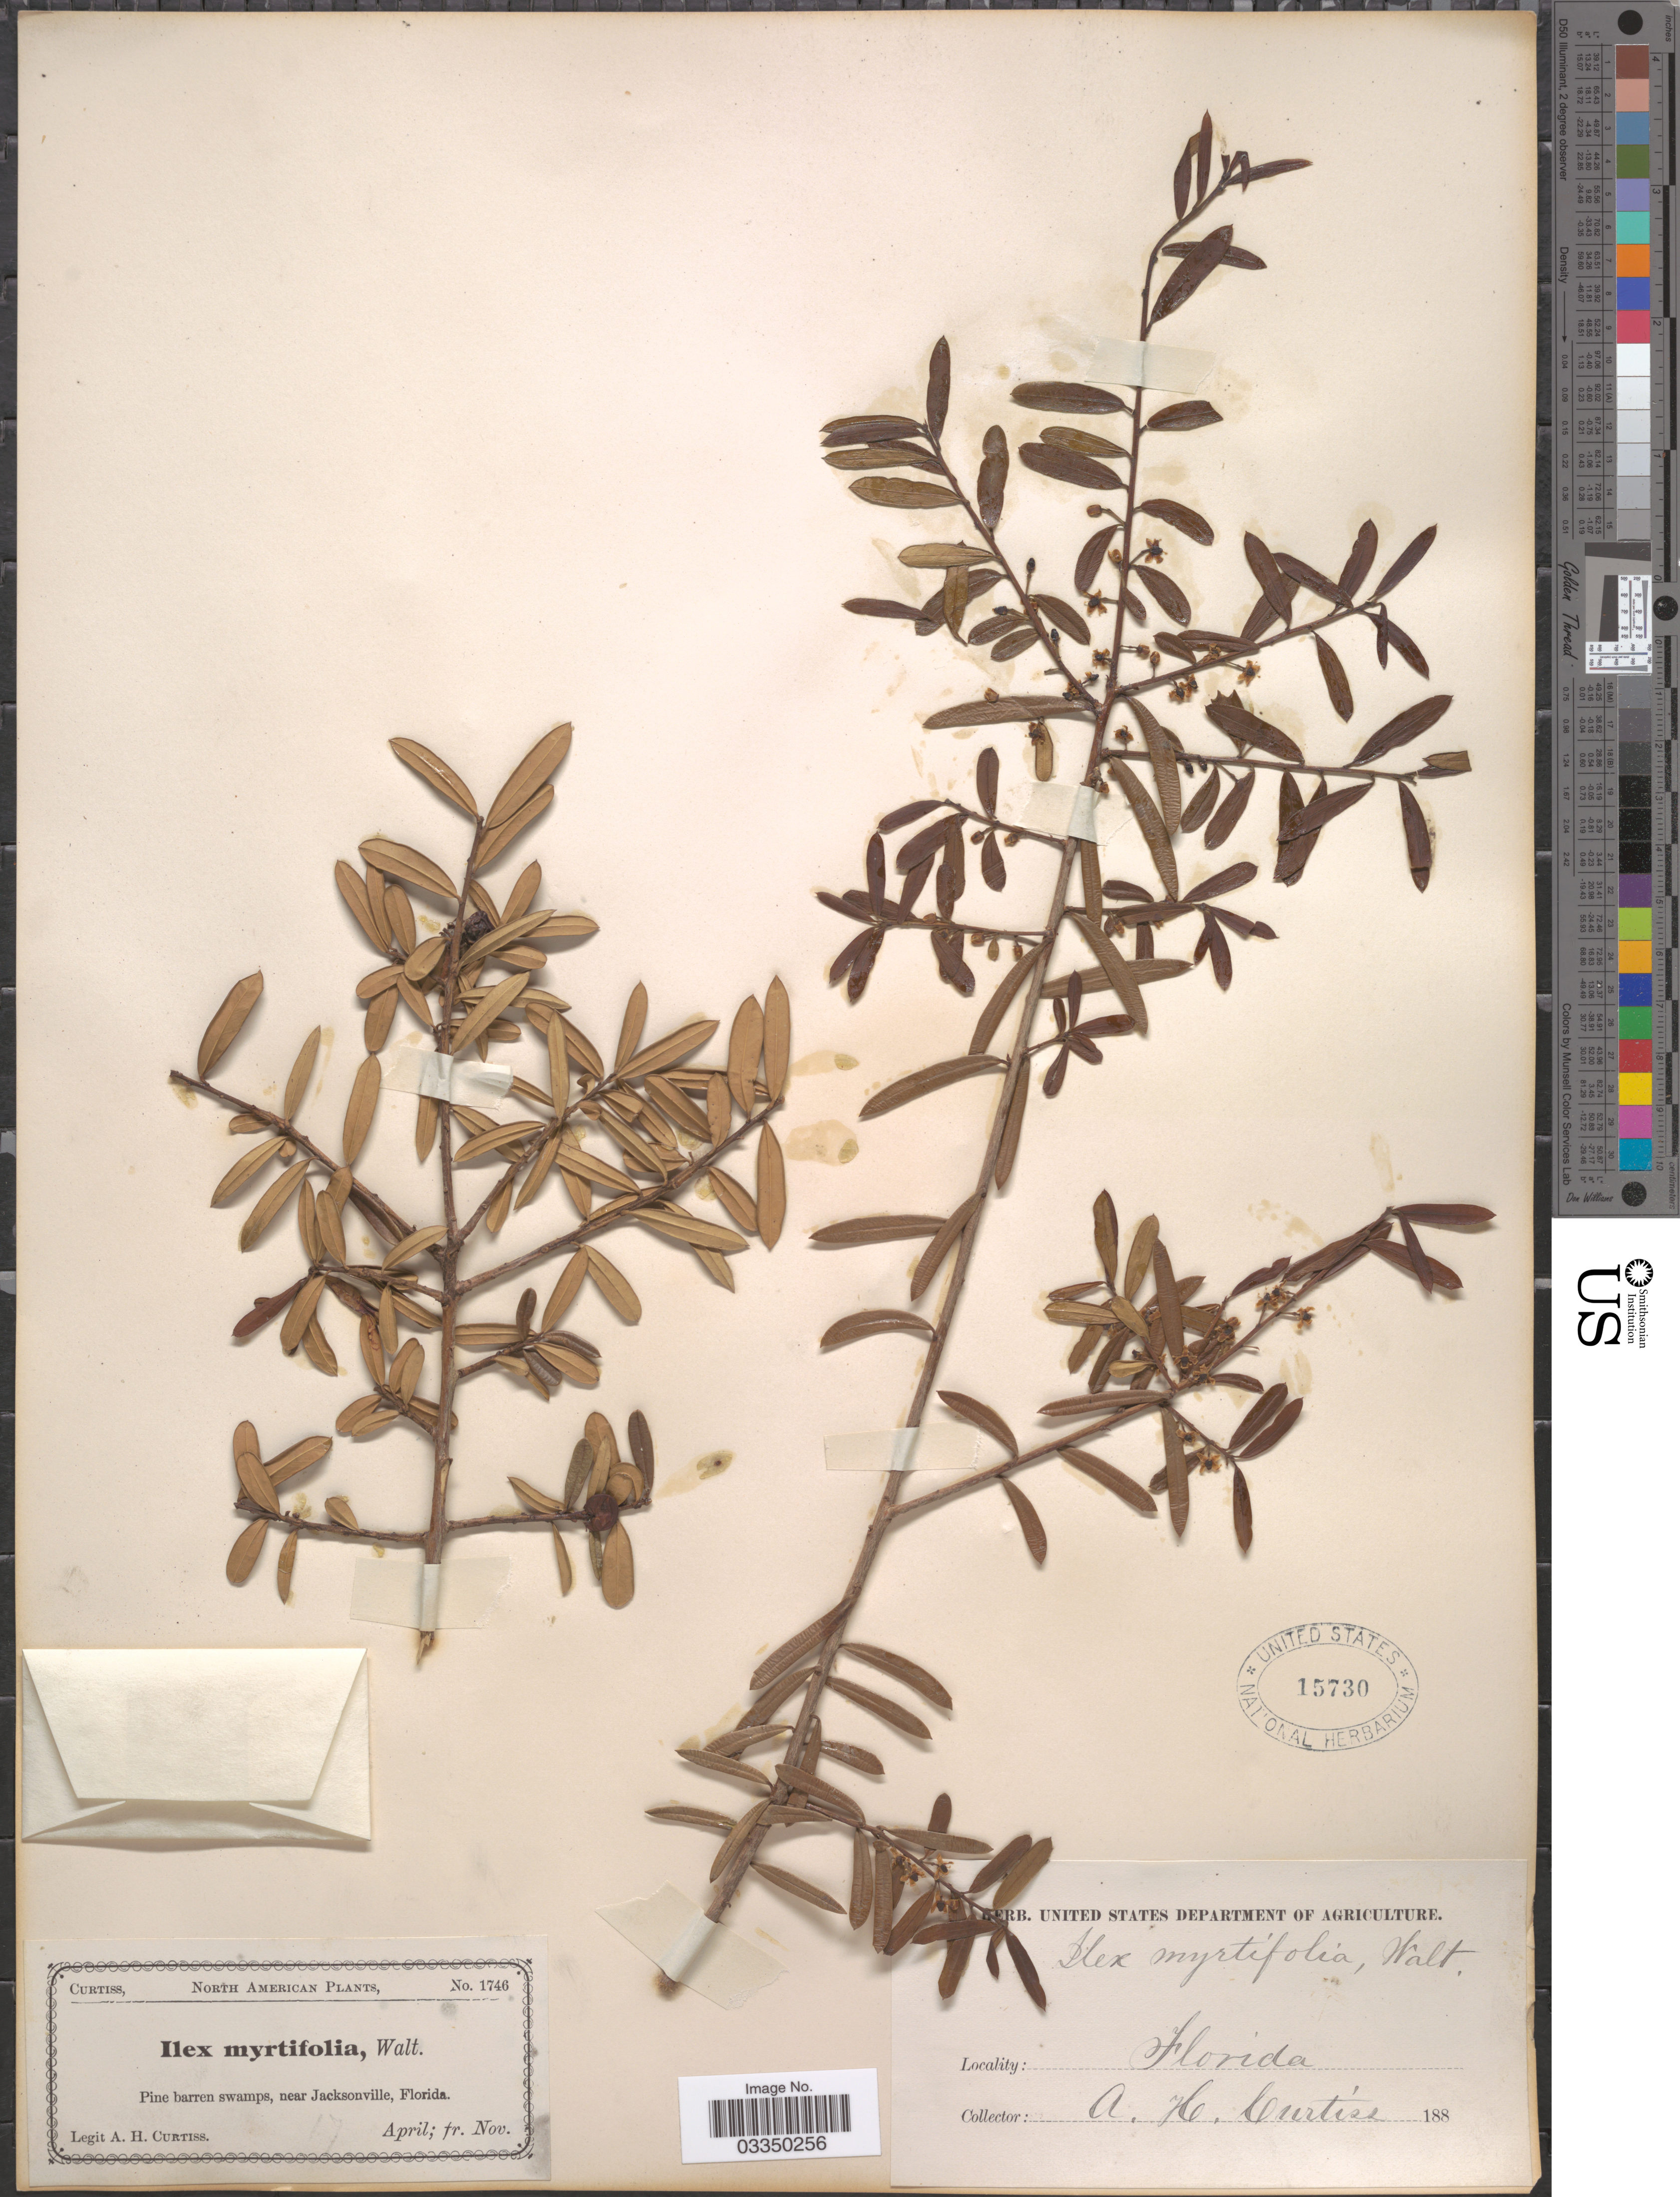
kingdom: Plantae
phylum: Tracheophyta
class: Magnoliopsida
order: Aquifoliales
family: Aquifoliaceae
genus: Ilex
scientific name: Ilex myrtifolia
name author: Walter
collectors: A. H. Curtiss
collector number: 1746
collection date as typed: April - Nov 188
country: United States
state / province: Florida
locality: Pine barren swamps, near Jacksonville.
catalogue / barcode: US 15730